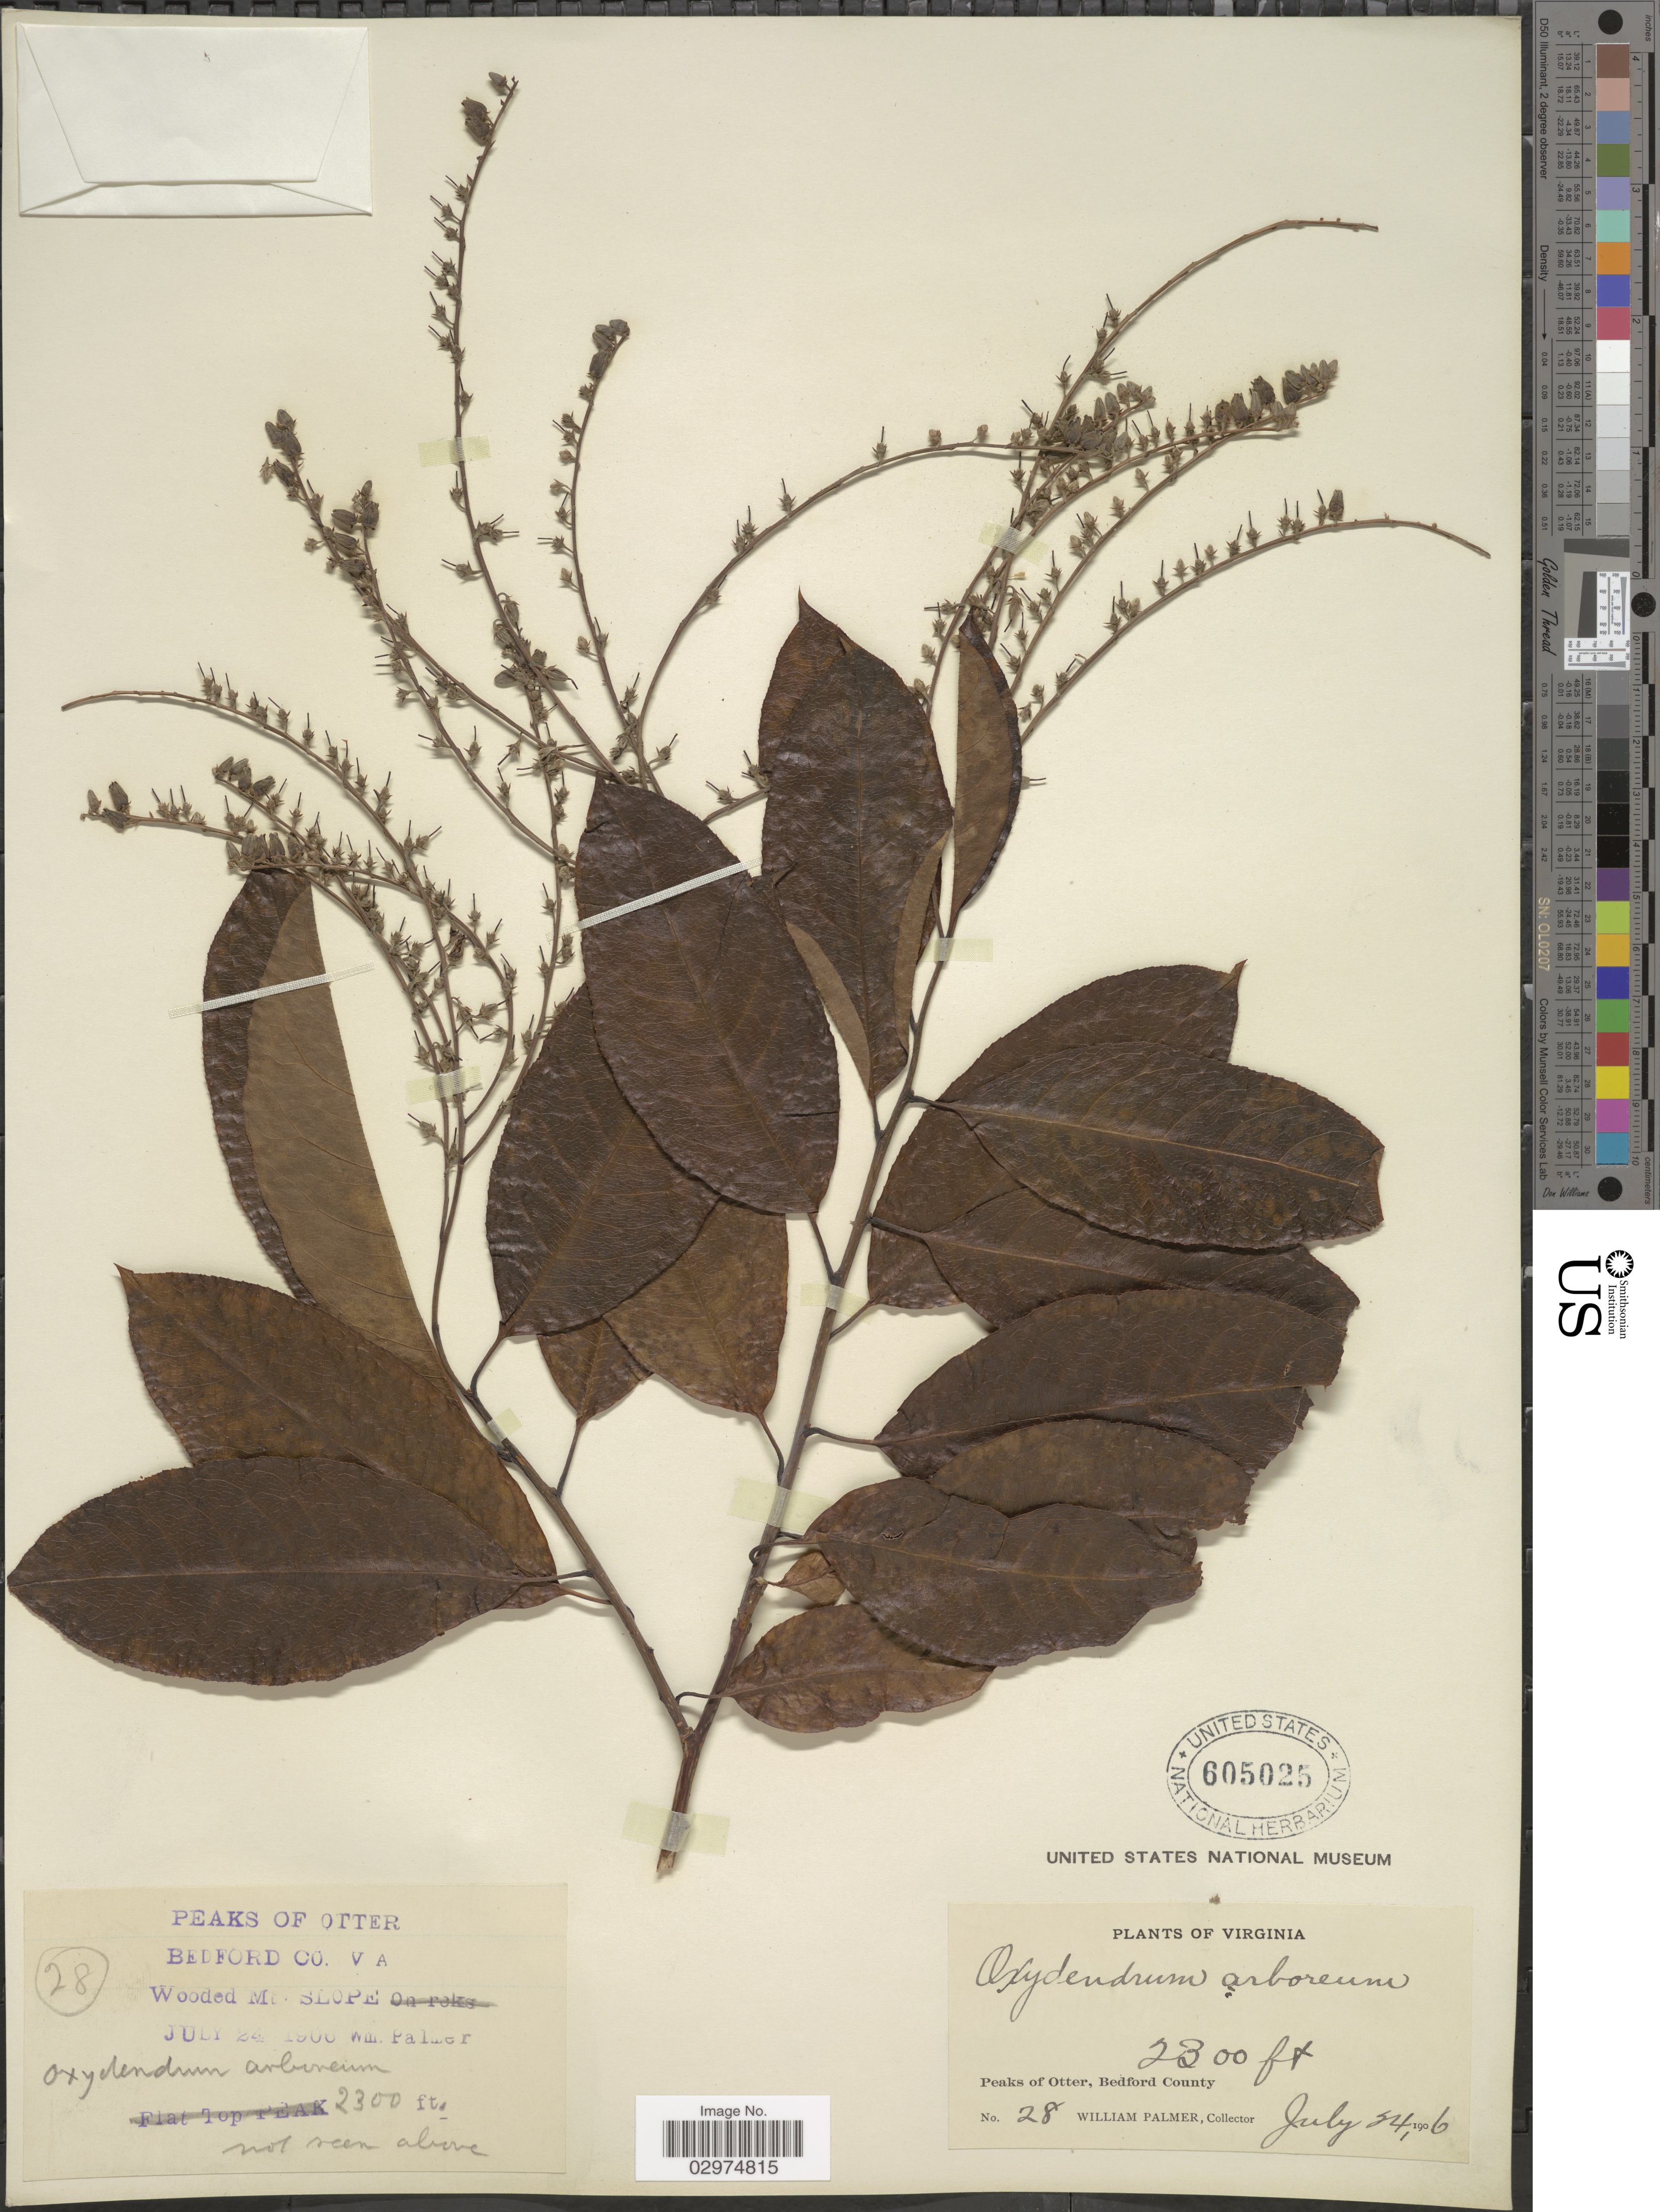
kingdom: Plantae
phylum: Tracheophyta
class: Magnoliopsida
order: Ericales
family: Ericaceae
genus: Oxydendrum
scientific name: Oxydendrum arboreum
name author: (L.) DC.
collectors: W. Palmer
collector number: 28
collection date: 1906-07-24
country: United States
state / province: Virginia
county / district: Bedford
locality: Peaks of Otter, Bedford Co., Wooded Mt. Slope.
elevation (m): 701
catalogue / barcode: US 605025